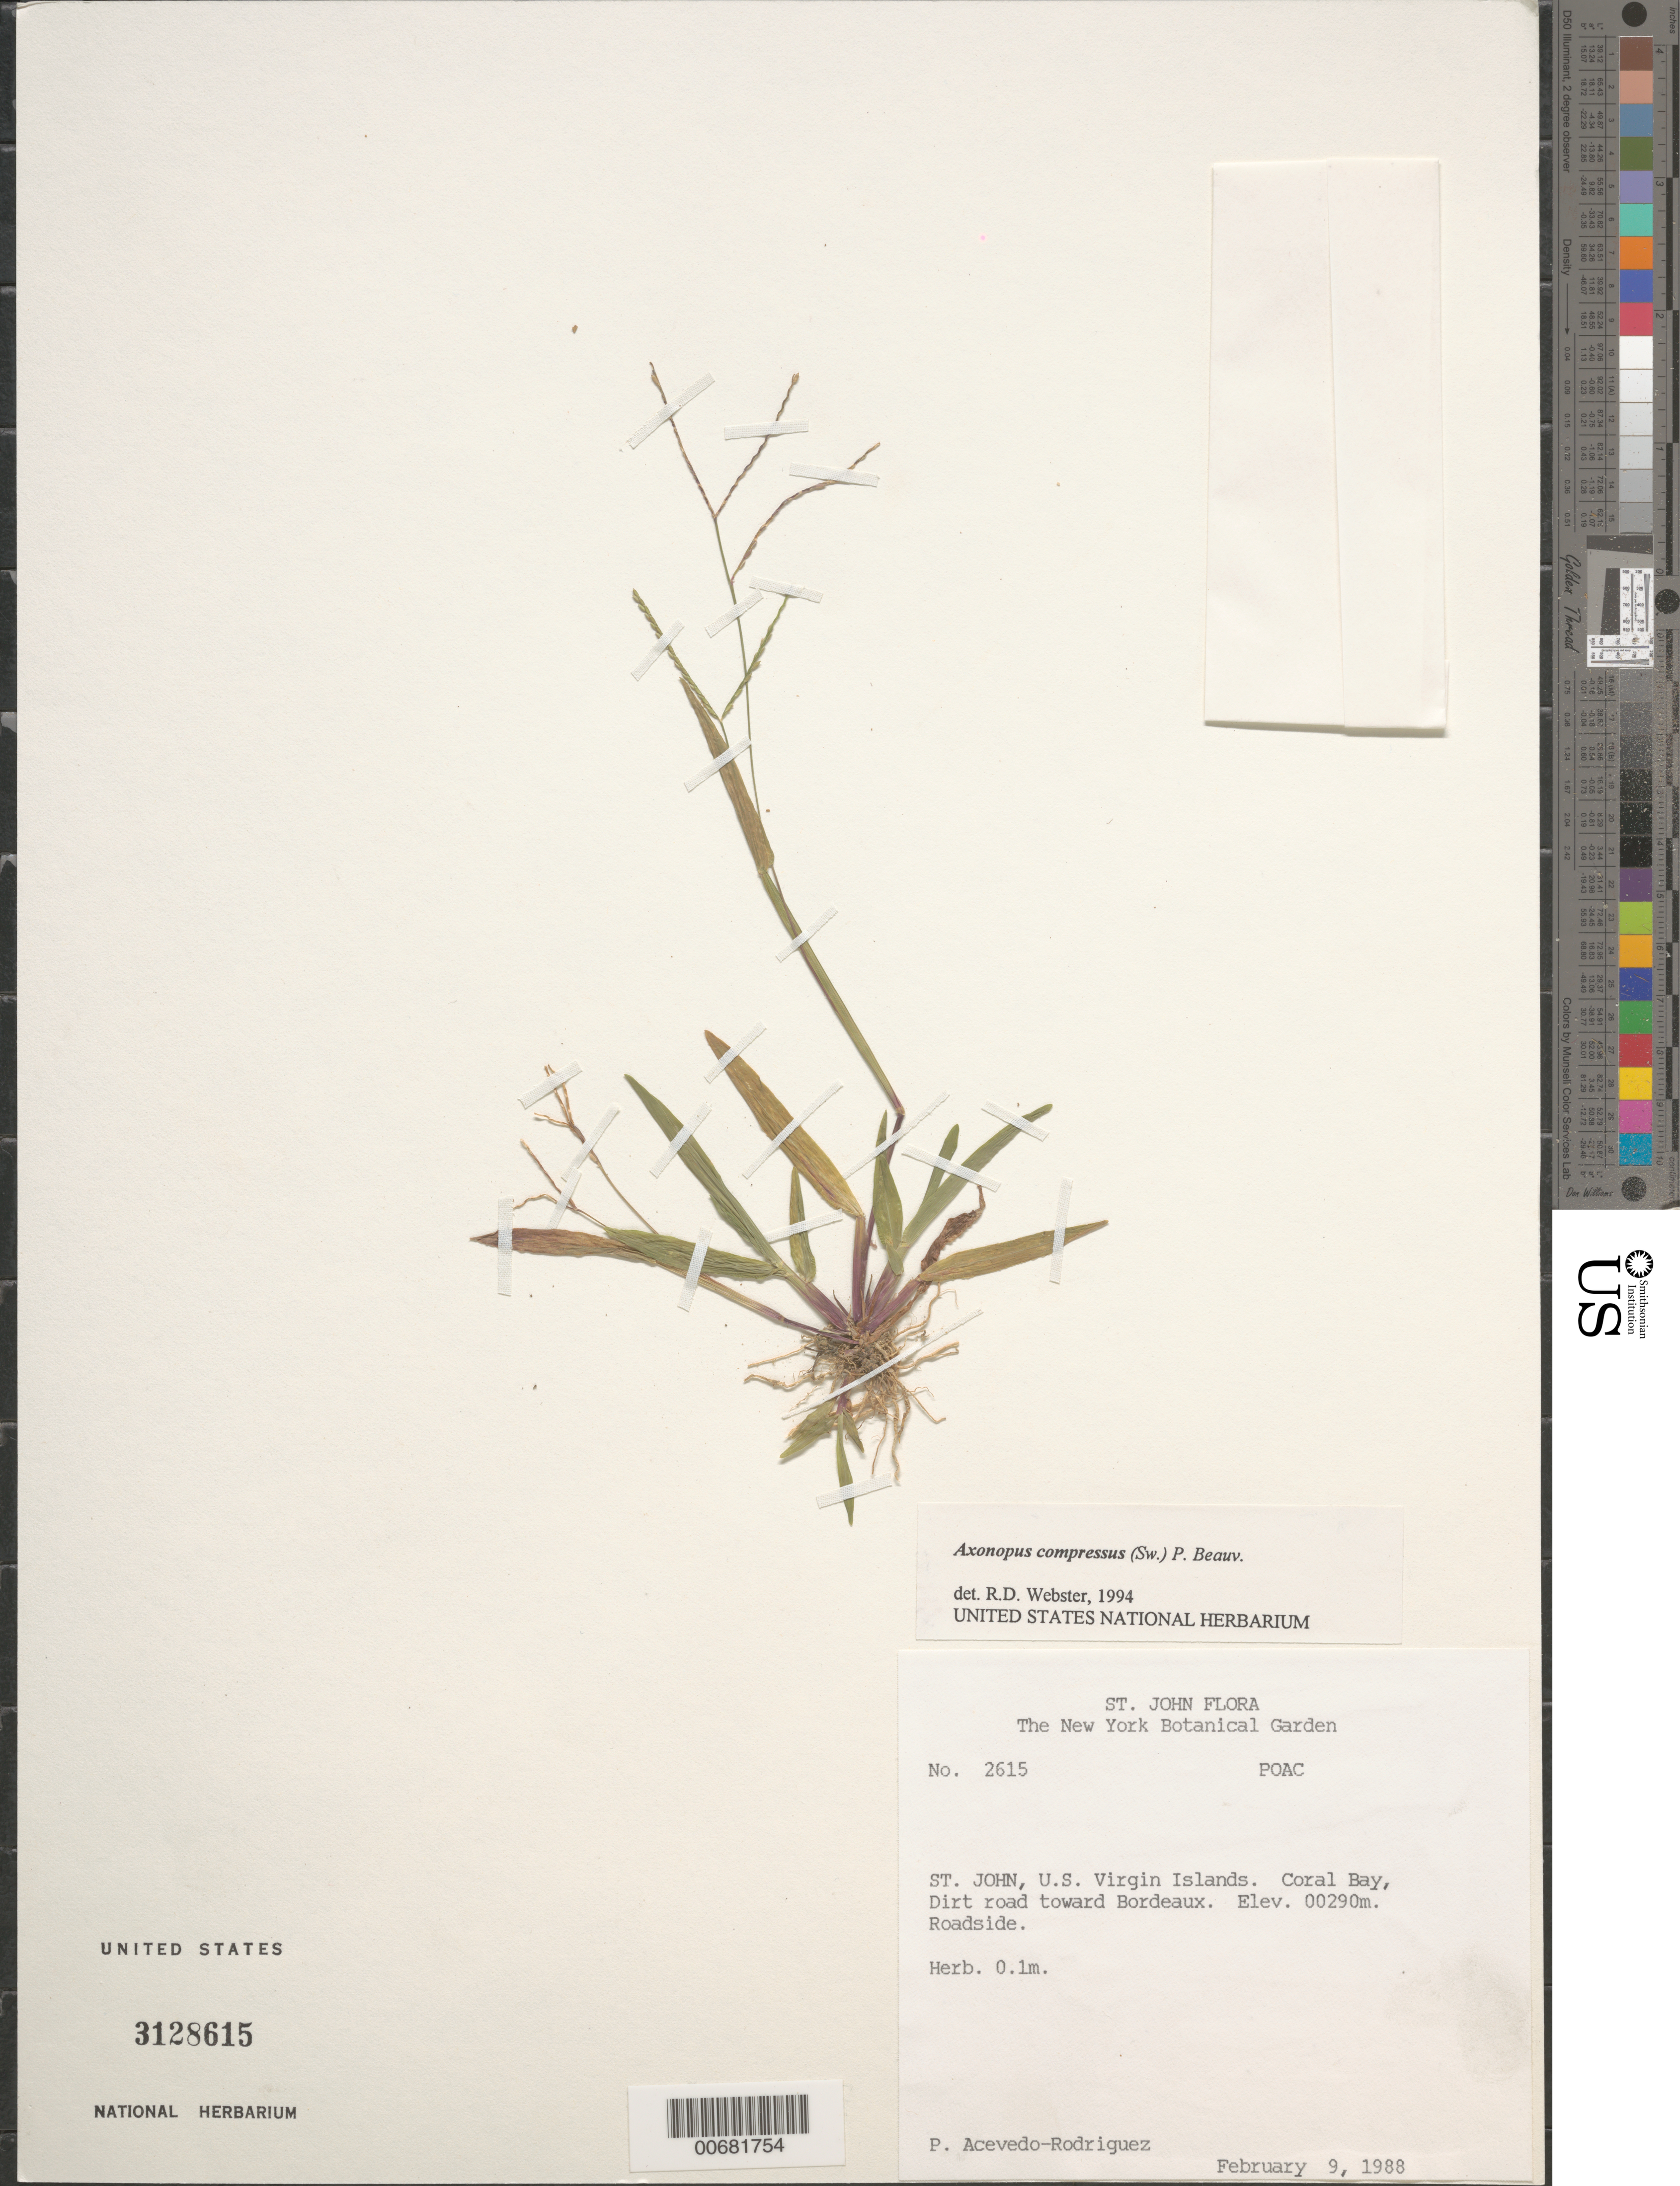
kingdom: Plantae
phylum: Tracheophyta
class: Liliopsida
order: Poales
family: Poaceae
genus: Axonopus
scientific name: Axonopus compressus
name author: (Sw.) P. Beauv.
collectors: P. Acevedo-Rodr.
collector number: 2615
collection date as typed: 09 Feb 1988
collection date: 1988-02-09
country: U.S. Virgin Islands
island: St. John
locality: Dirt road toward Bordeaux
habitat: Roadside.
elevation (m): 290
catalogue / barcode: US 3128615